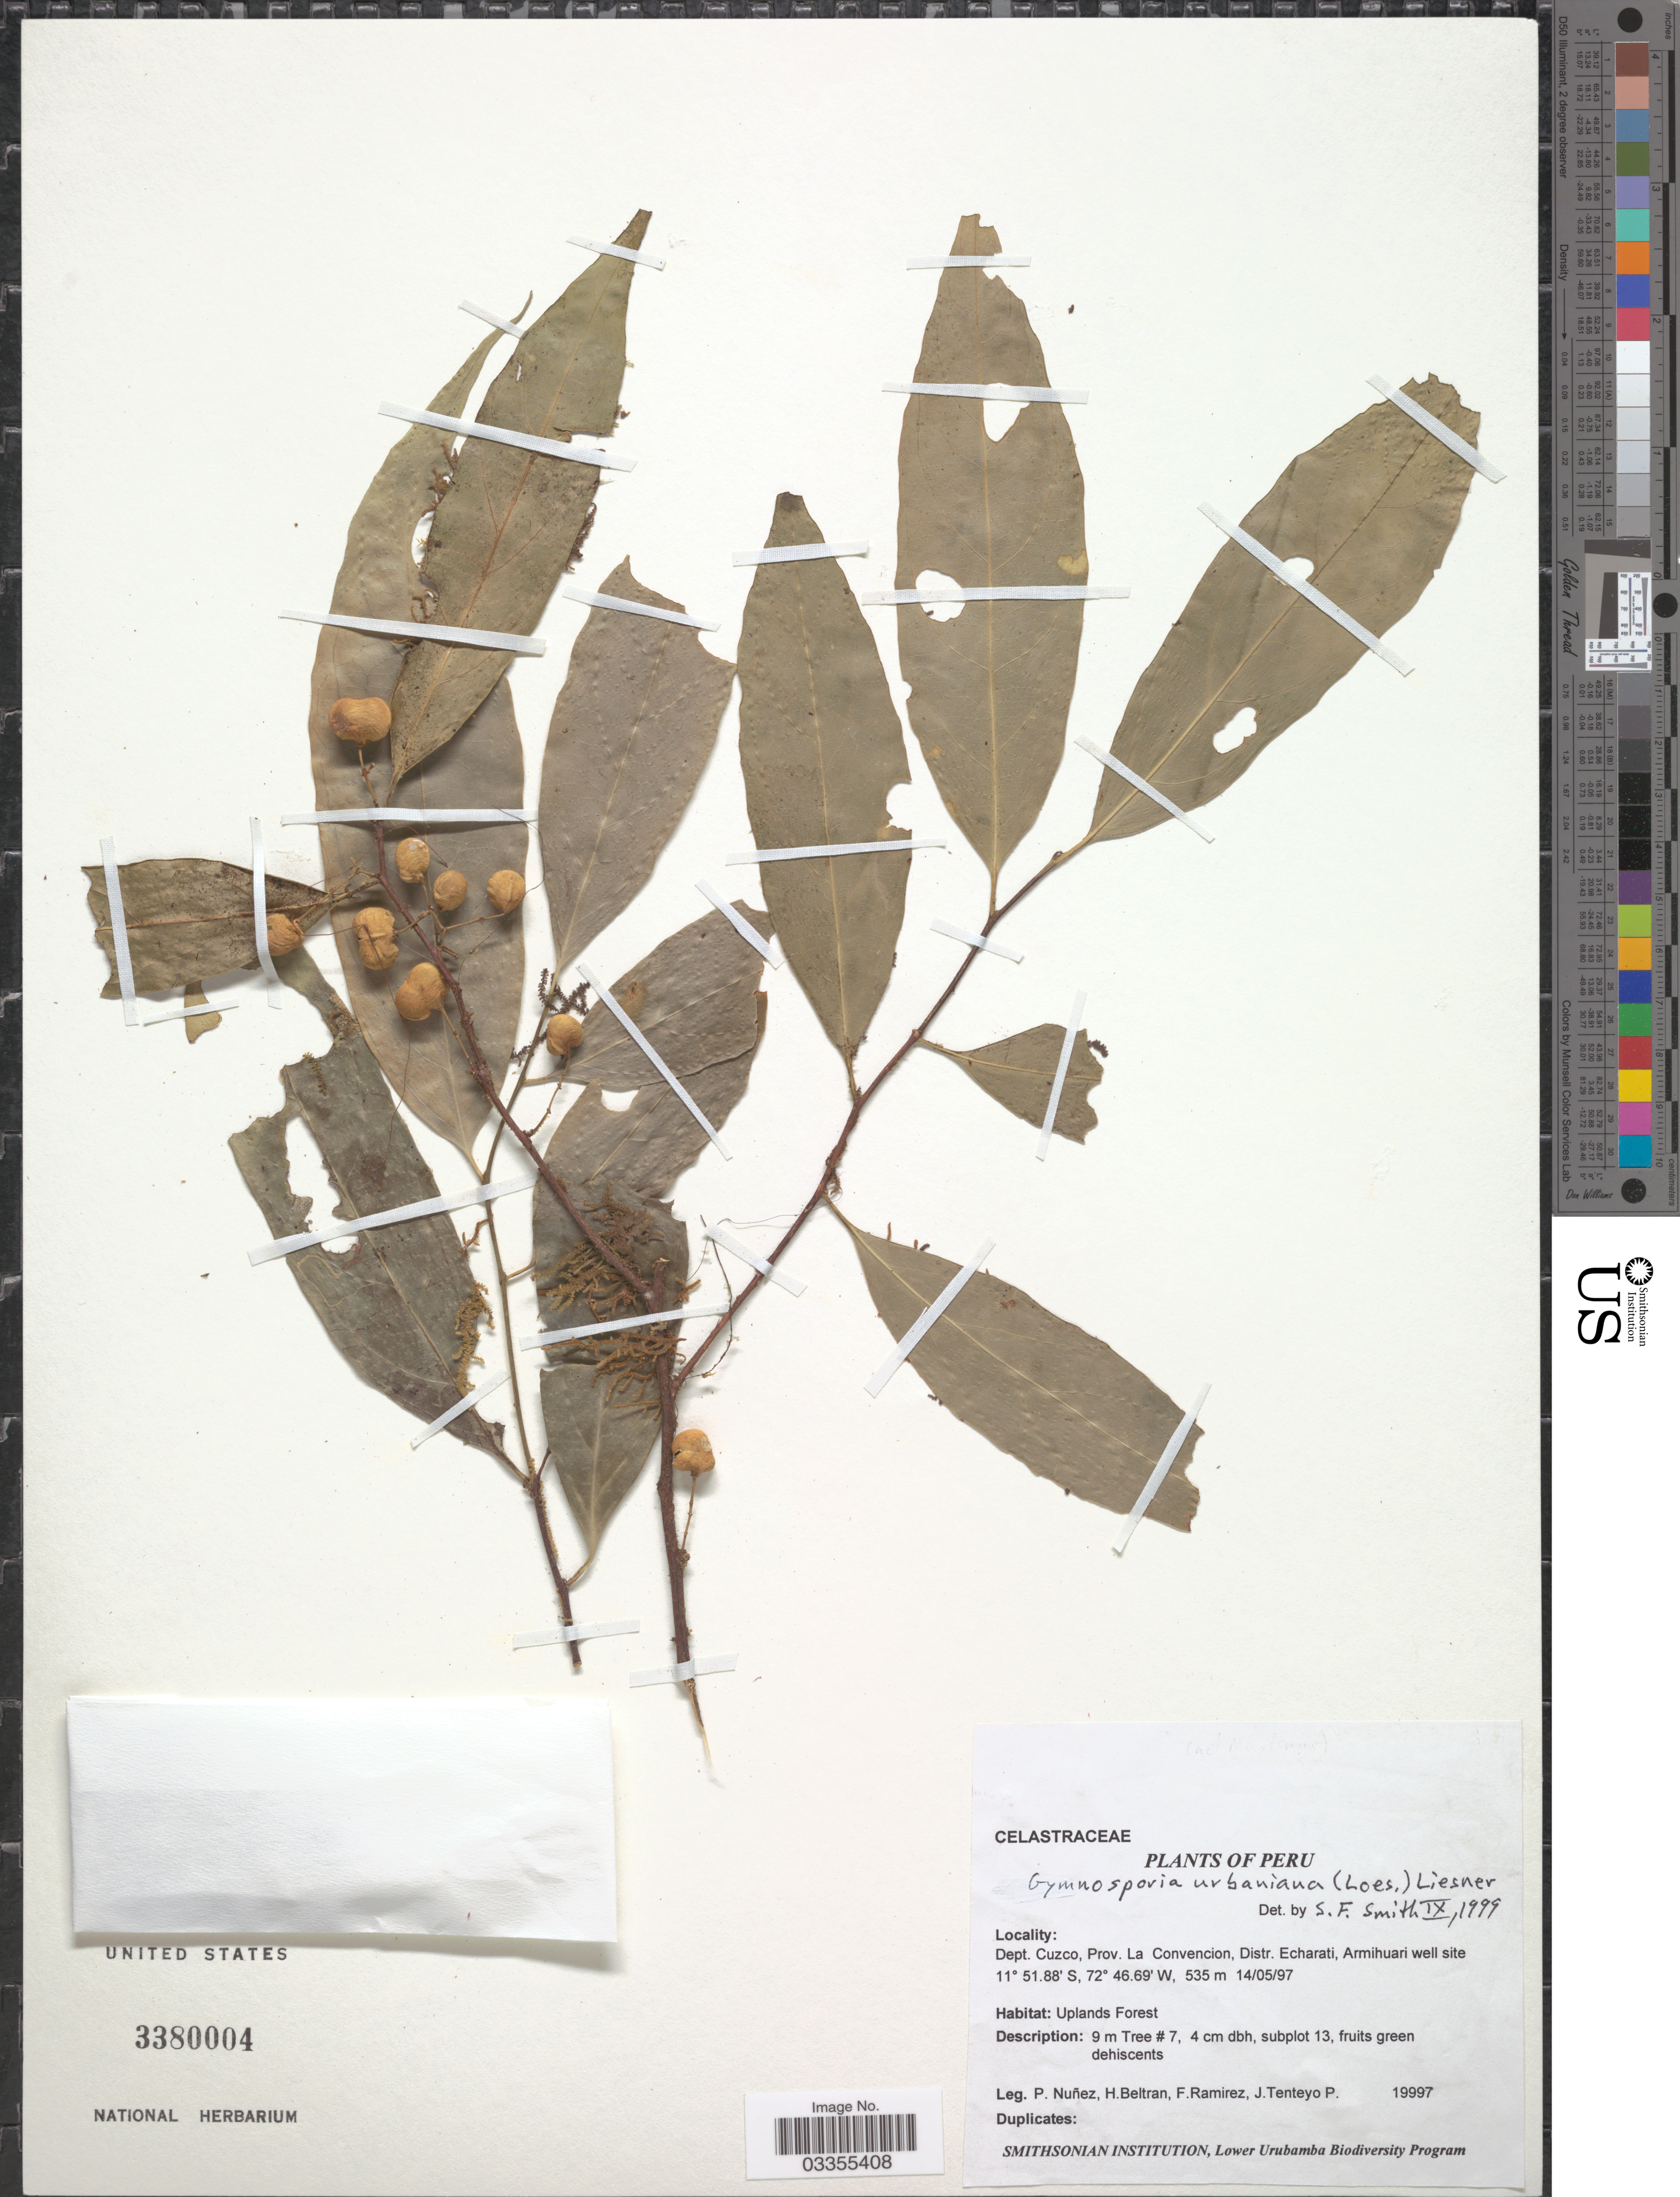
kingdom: Plantae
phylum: Tracheophyta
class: Magnoliopsida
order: Celastrales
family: Celastraceae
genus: Haydenoxylon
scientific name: Haydenoxylon urbanianum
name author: (Loes.) Simmons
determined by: Strong, M. T., (US), Smithsonian Institution - National Museum of Natural History (UNITED STATES)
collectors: P. Nuñez V., H. Beltran, F. Ramirez & J. Tenteyo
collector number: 19997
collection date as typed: Transcribed d/m/y: 14/5/97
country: Peru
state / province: Cusco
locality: Dept. Cusco, Prov. La Convencion. Distr. Echarati, Armihuari well site.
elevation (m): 535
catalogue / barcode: US 3380004